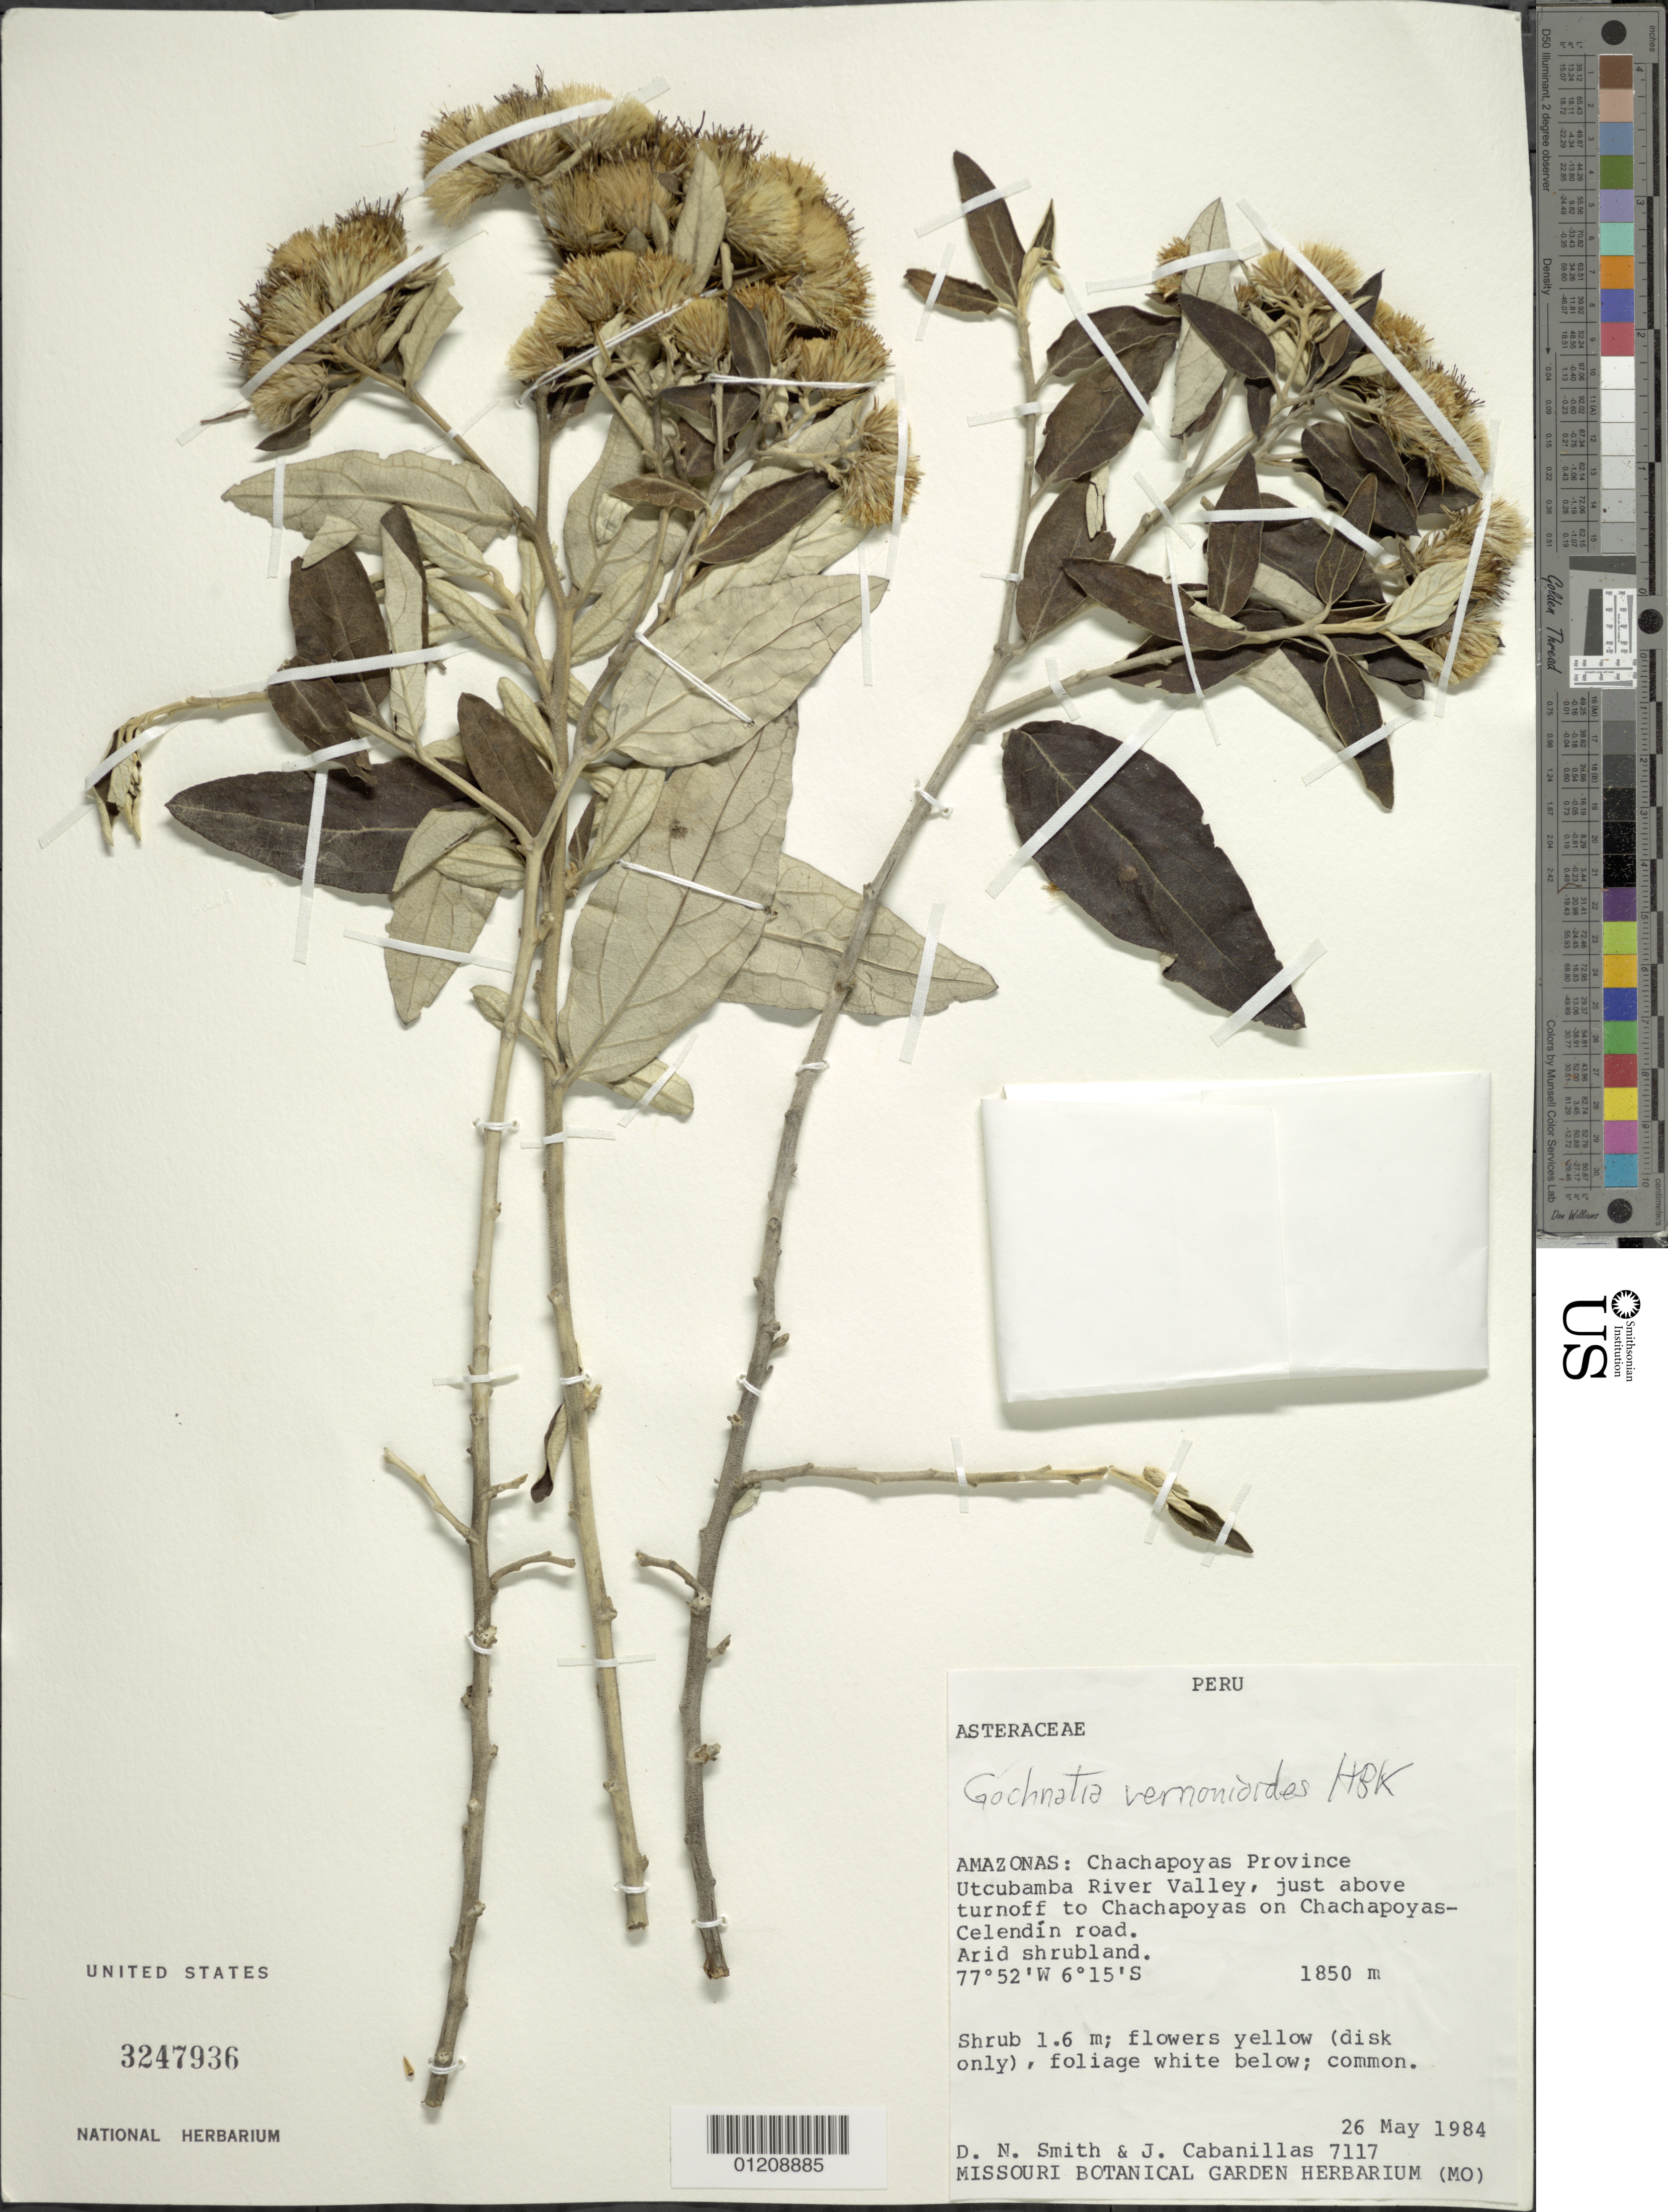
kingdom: Plantae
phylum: Tracheophyta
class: Magnoliopsida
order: Asterales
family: Asteraceae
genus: Gochnatia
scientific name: Gochnatia vernonioides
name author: Kunth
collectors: D. Smith & J. Cabanillas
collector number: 7117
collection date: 1984-05-26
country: Peru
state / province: Amazonas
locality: Chachapoyas Prov. Utcubamba River Valley, just above turnoff to Chachapoyas on Chachapoyas-Celendin road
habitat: Arid shurbland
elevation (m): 1850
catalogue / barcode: US 3247936